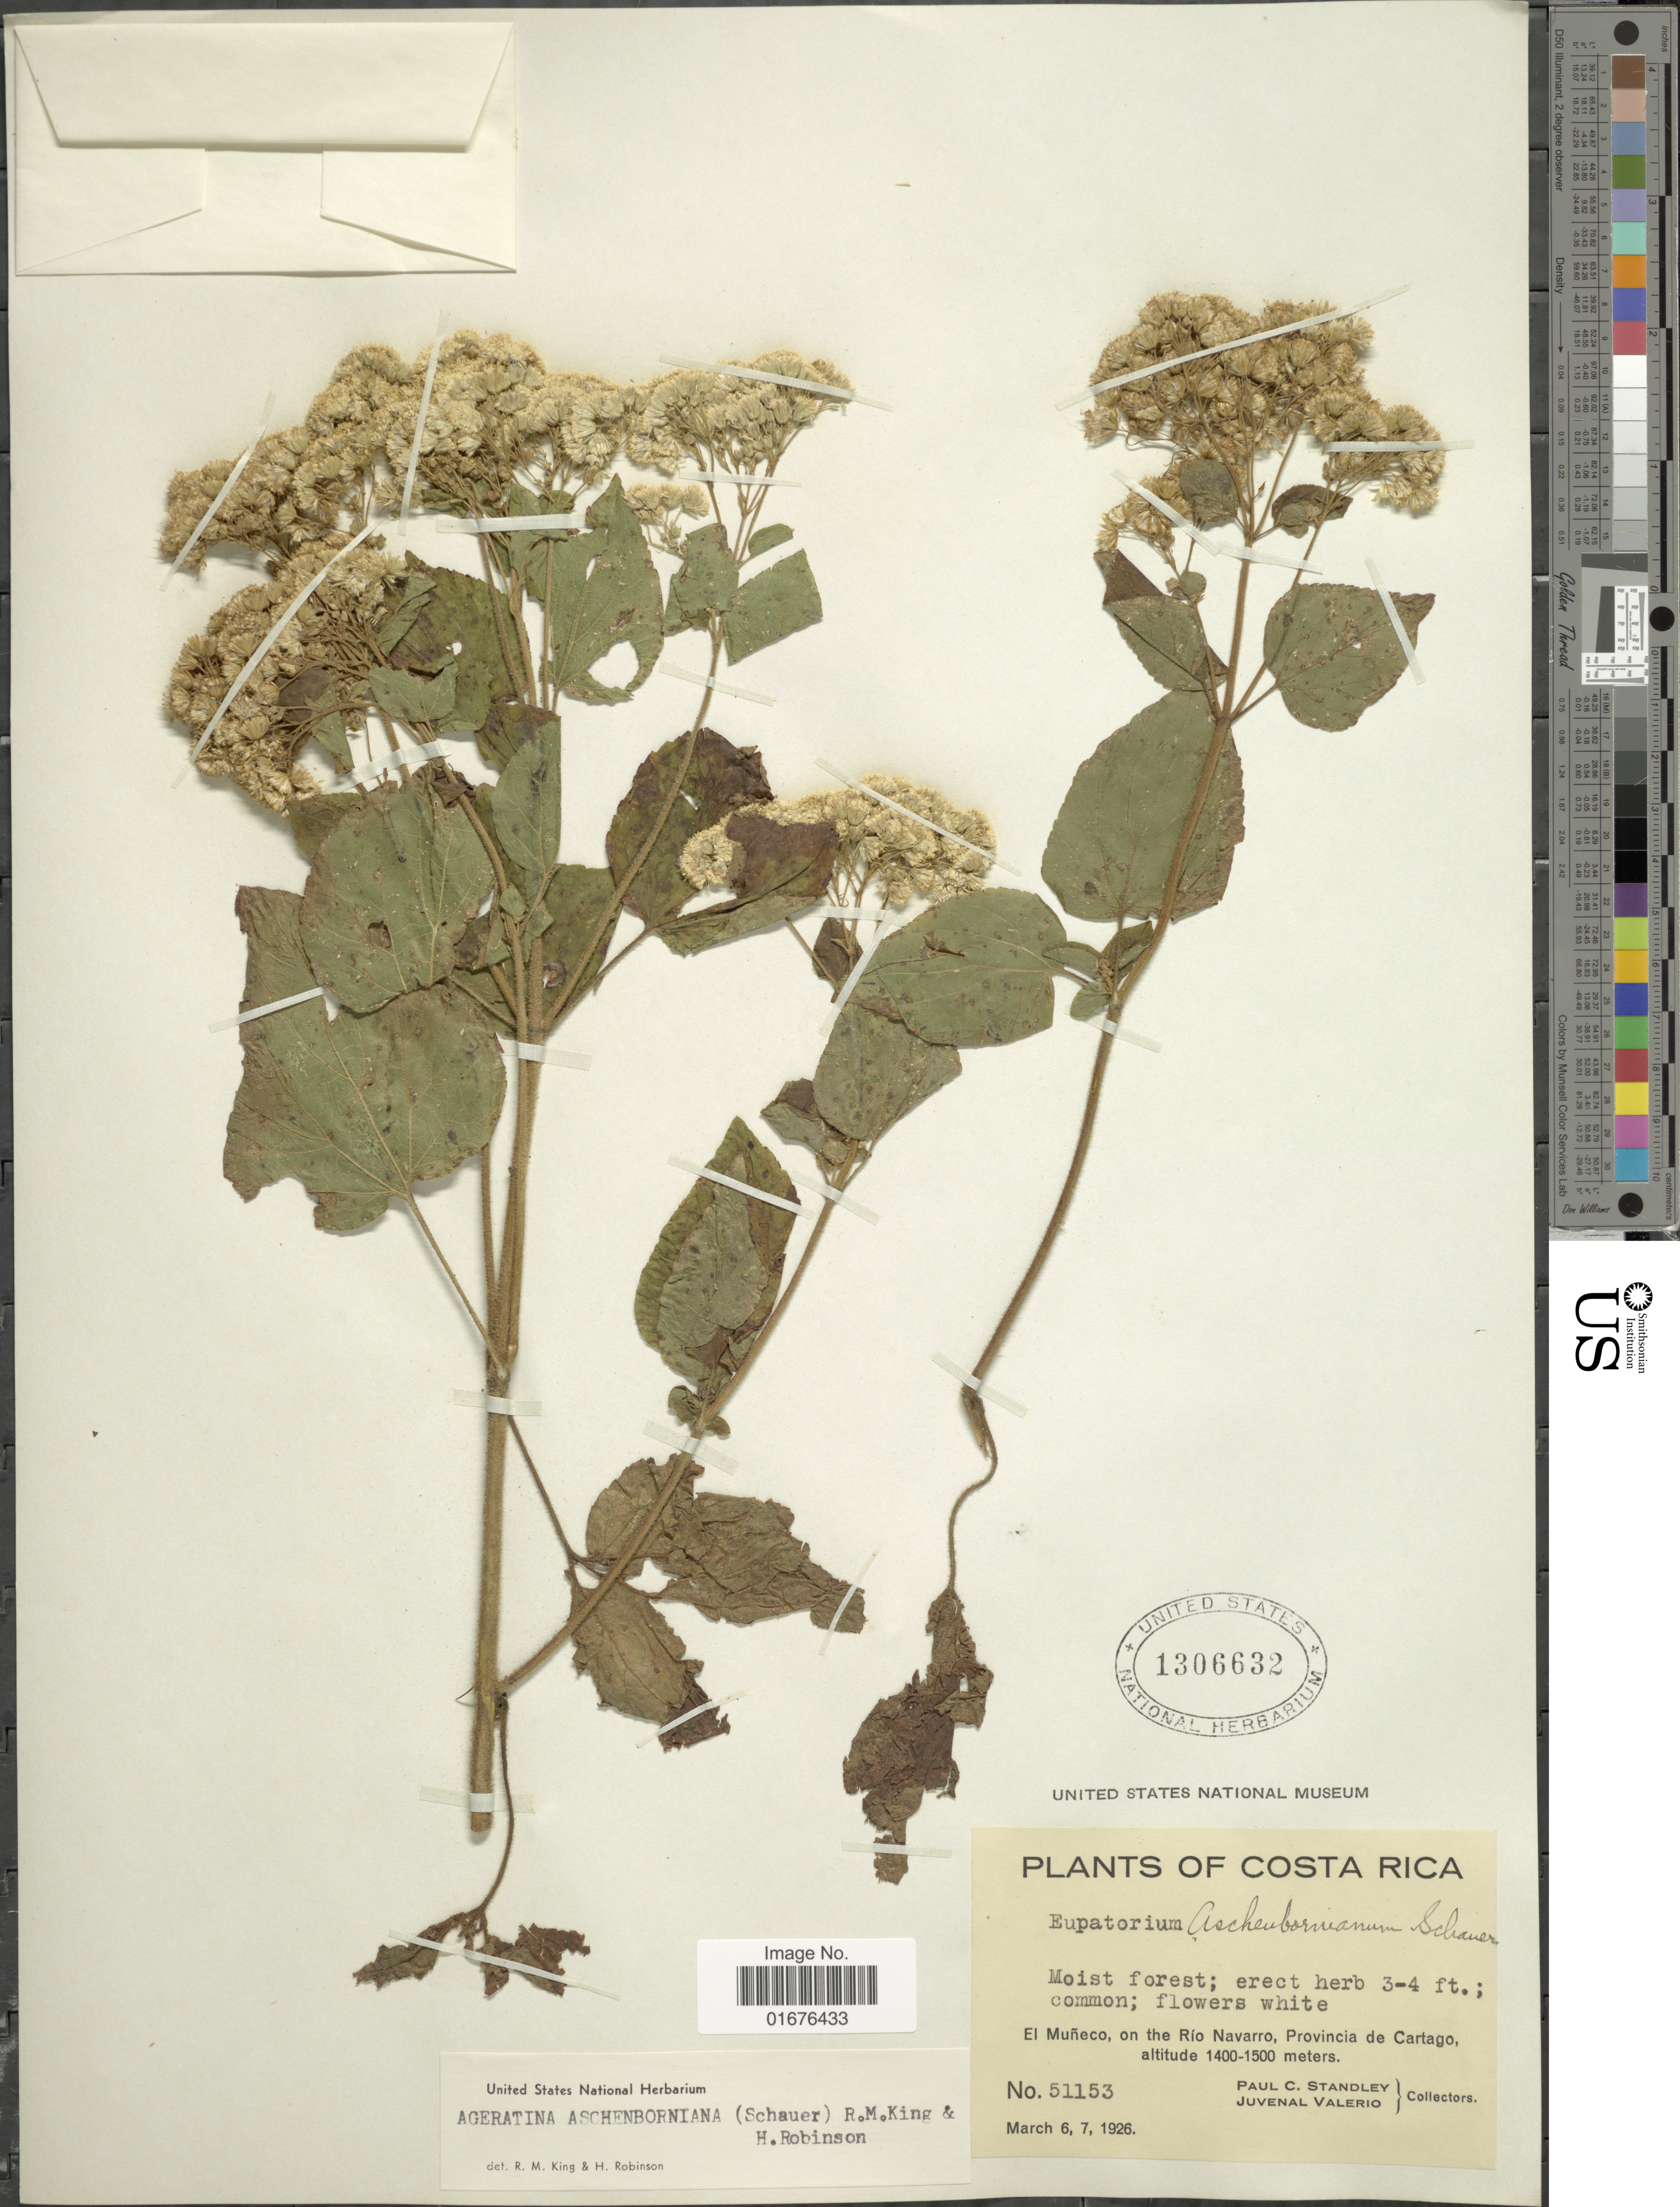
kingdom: Plantae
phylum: Tracheophyta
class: Magnoliopsida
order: Asterales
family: Asteraceae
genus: Ageratina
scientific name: Ageratina pichinchensis var. bustamenta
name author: (DC.) R.M. King & H. Rob.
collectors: P. C. Standley & J. Valerio R.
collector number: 51153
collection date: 1926-03-06/1926-03-07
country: Costa Rica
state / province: Cartago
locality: Moist forest, El Muñeco, on the Río Navarro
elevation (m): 1400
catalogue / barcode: US 1306632